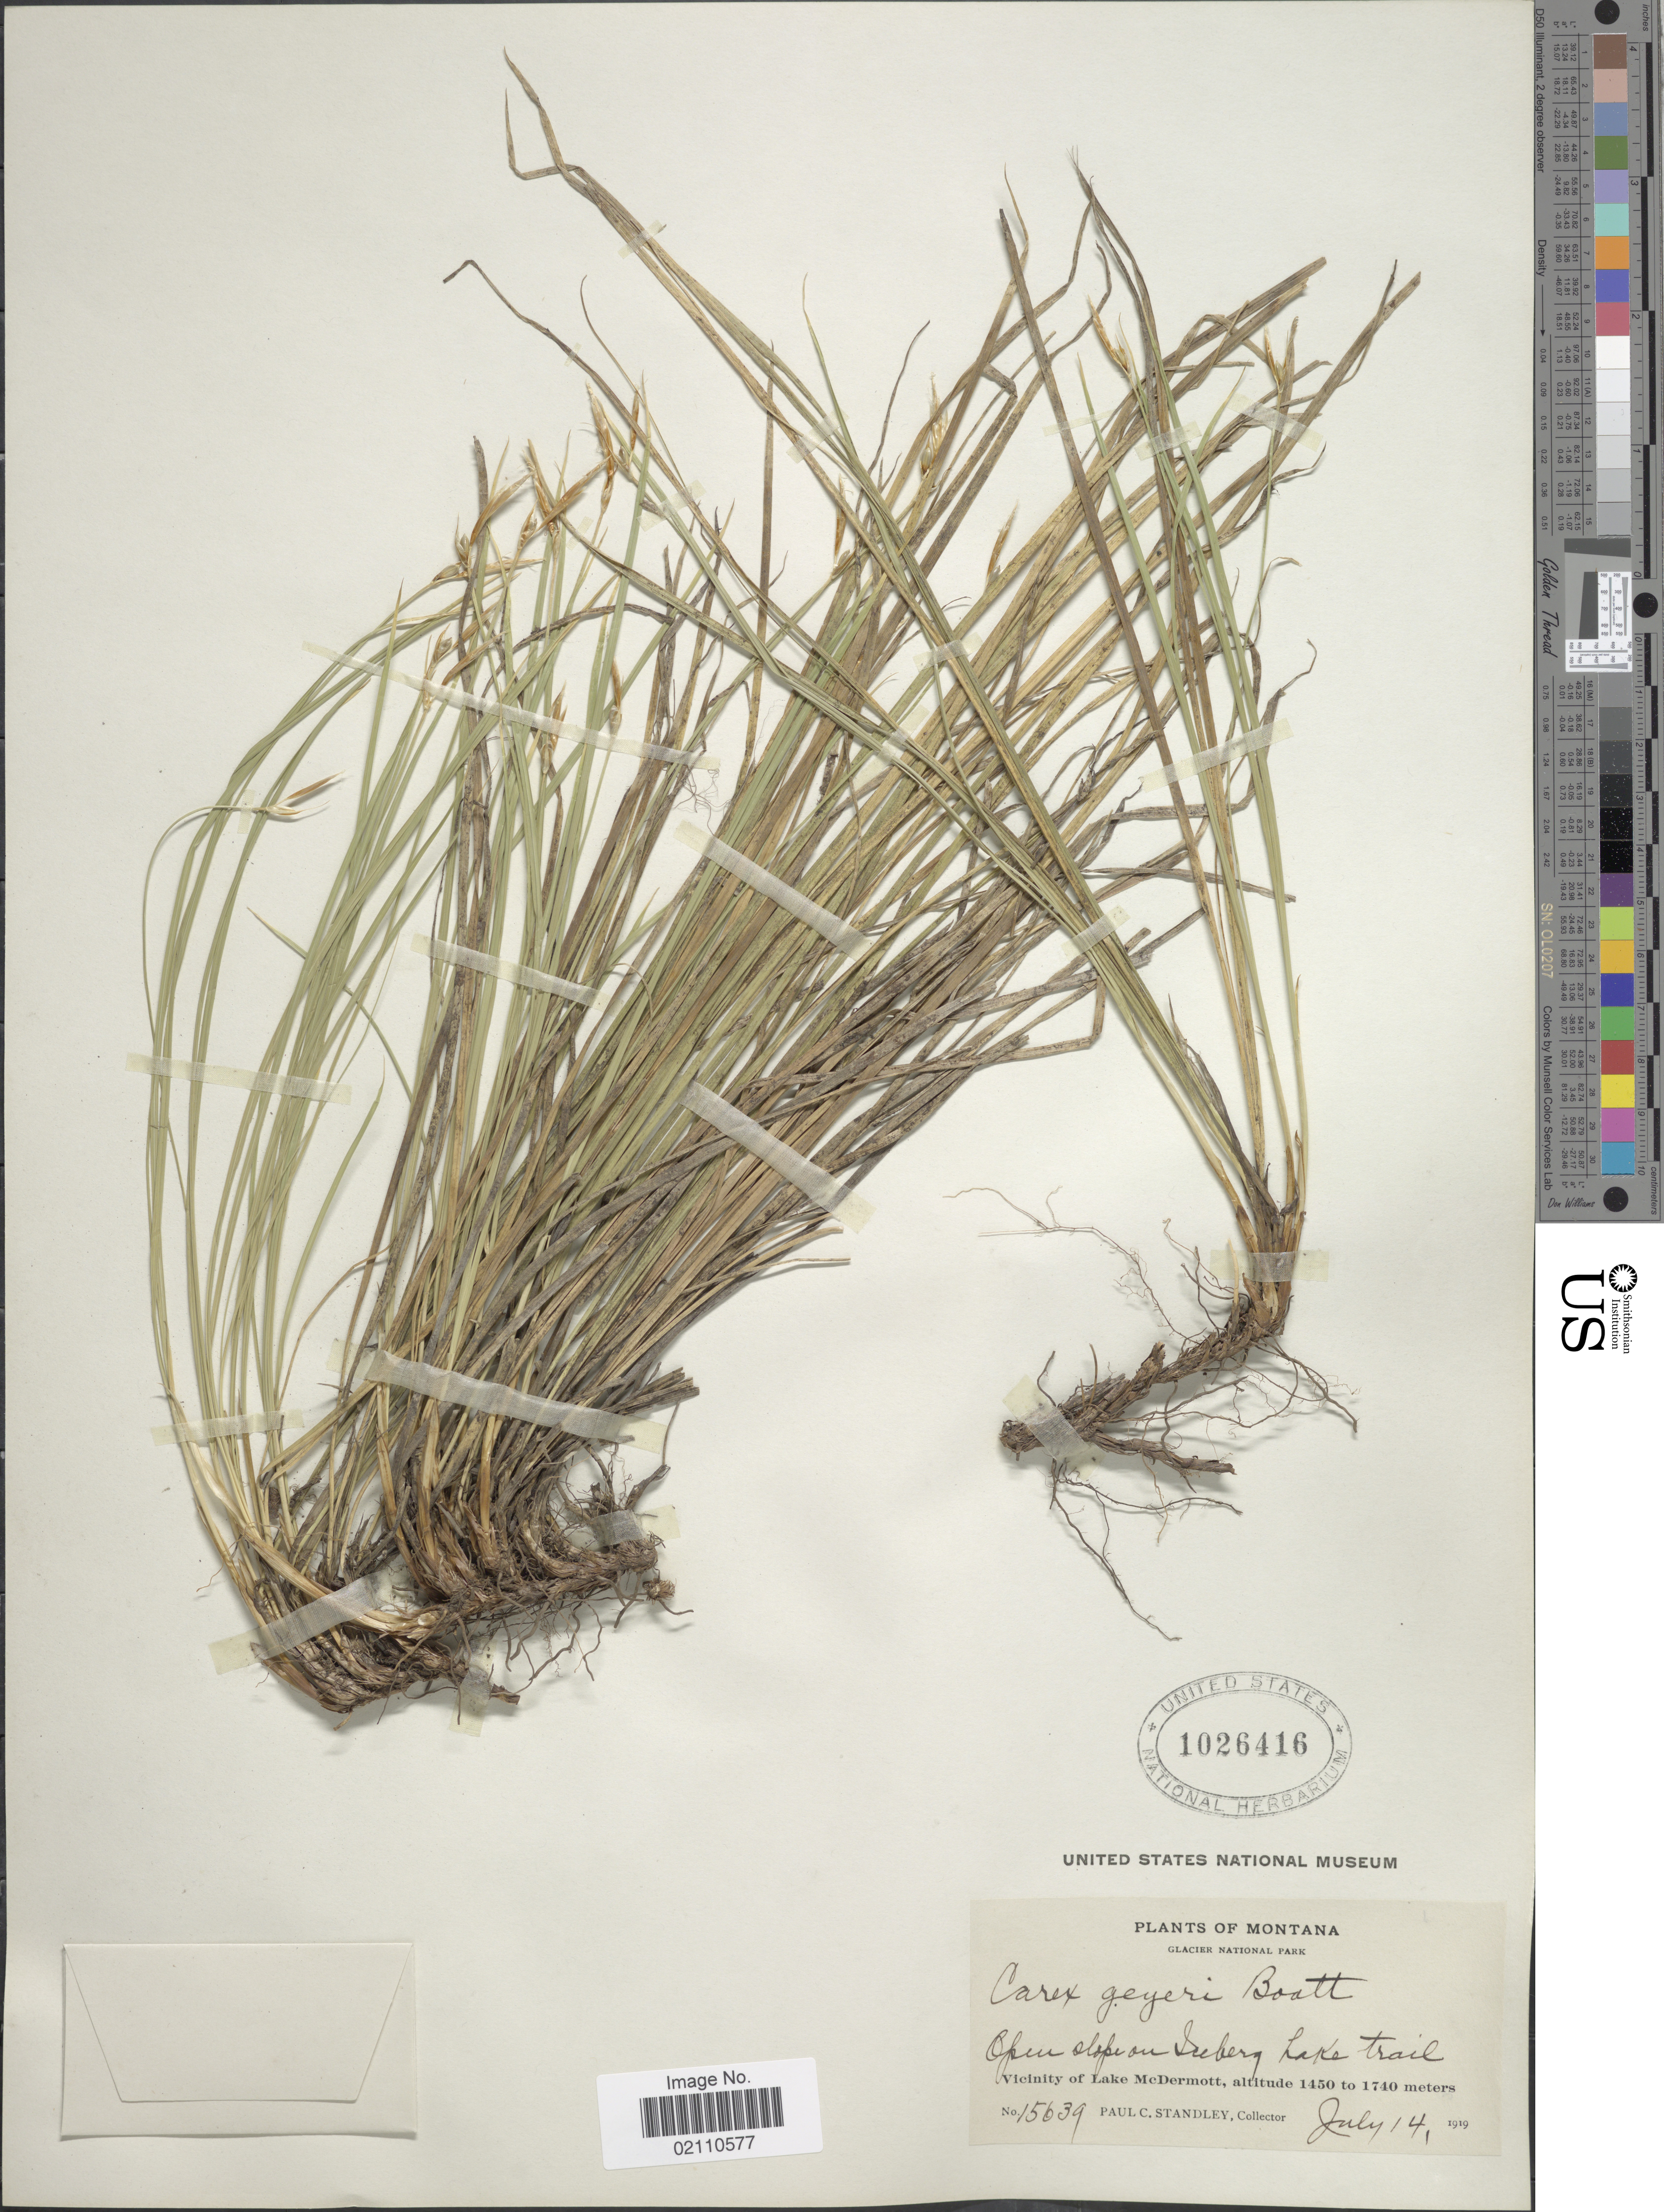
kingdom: Plantae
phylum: Tracheophyta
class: Liliopsida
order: Poales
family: Cyperaceae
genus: Carex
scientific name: Carex geyeri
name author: Boott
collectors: P. C. Standley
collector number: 15639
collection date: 1919-07-14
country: United States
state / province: Montana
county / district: Glacier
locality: Glacier National Park, Open slope on Iceberg Lake trail, Vicinity of Lake McDermott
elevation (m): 1450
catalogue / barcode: US 1026416